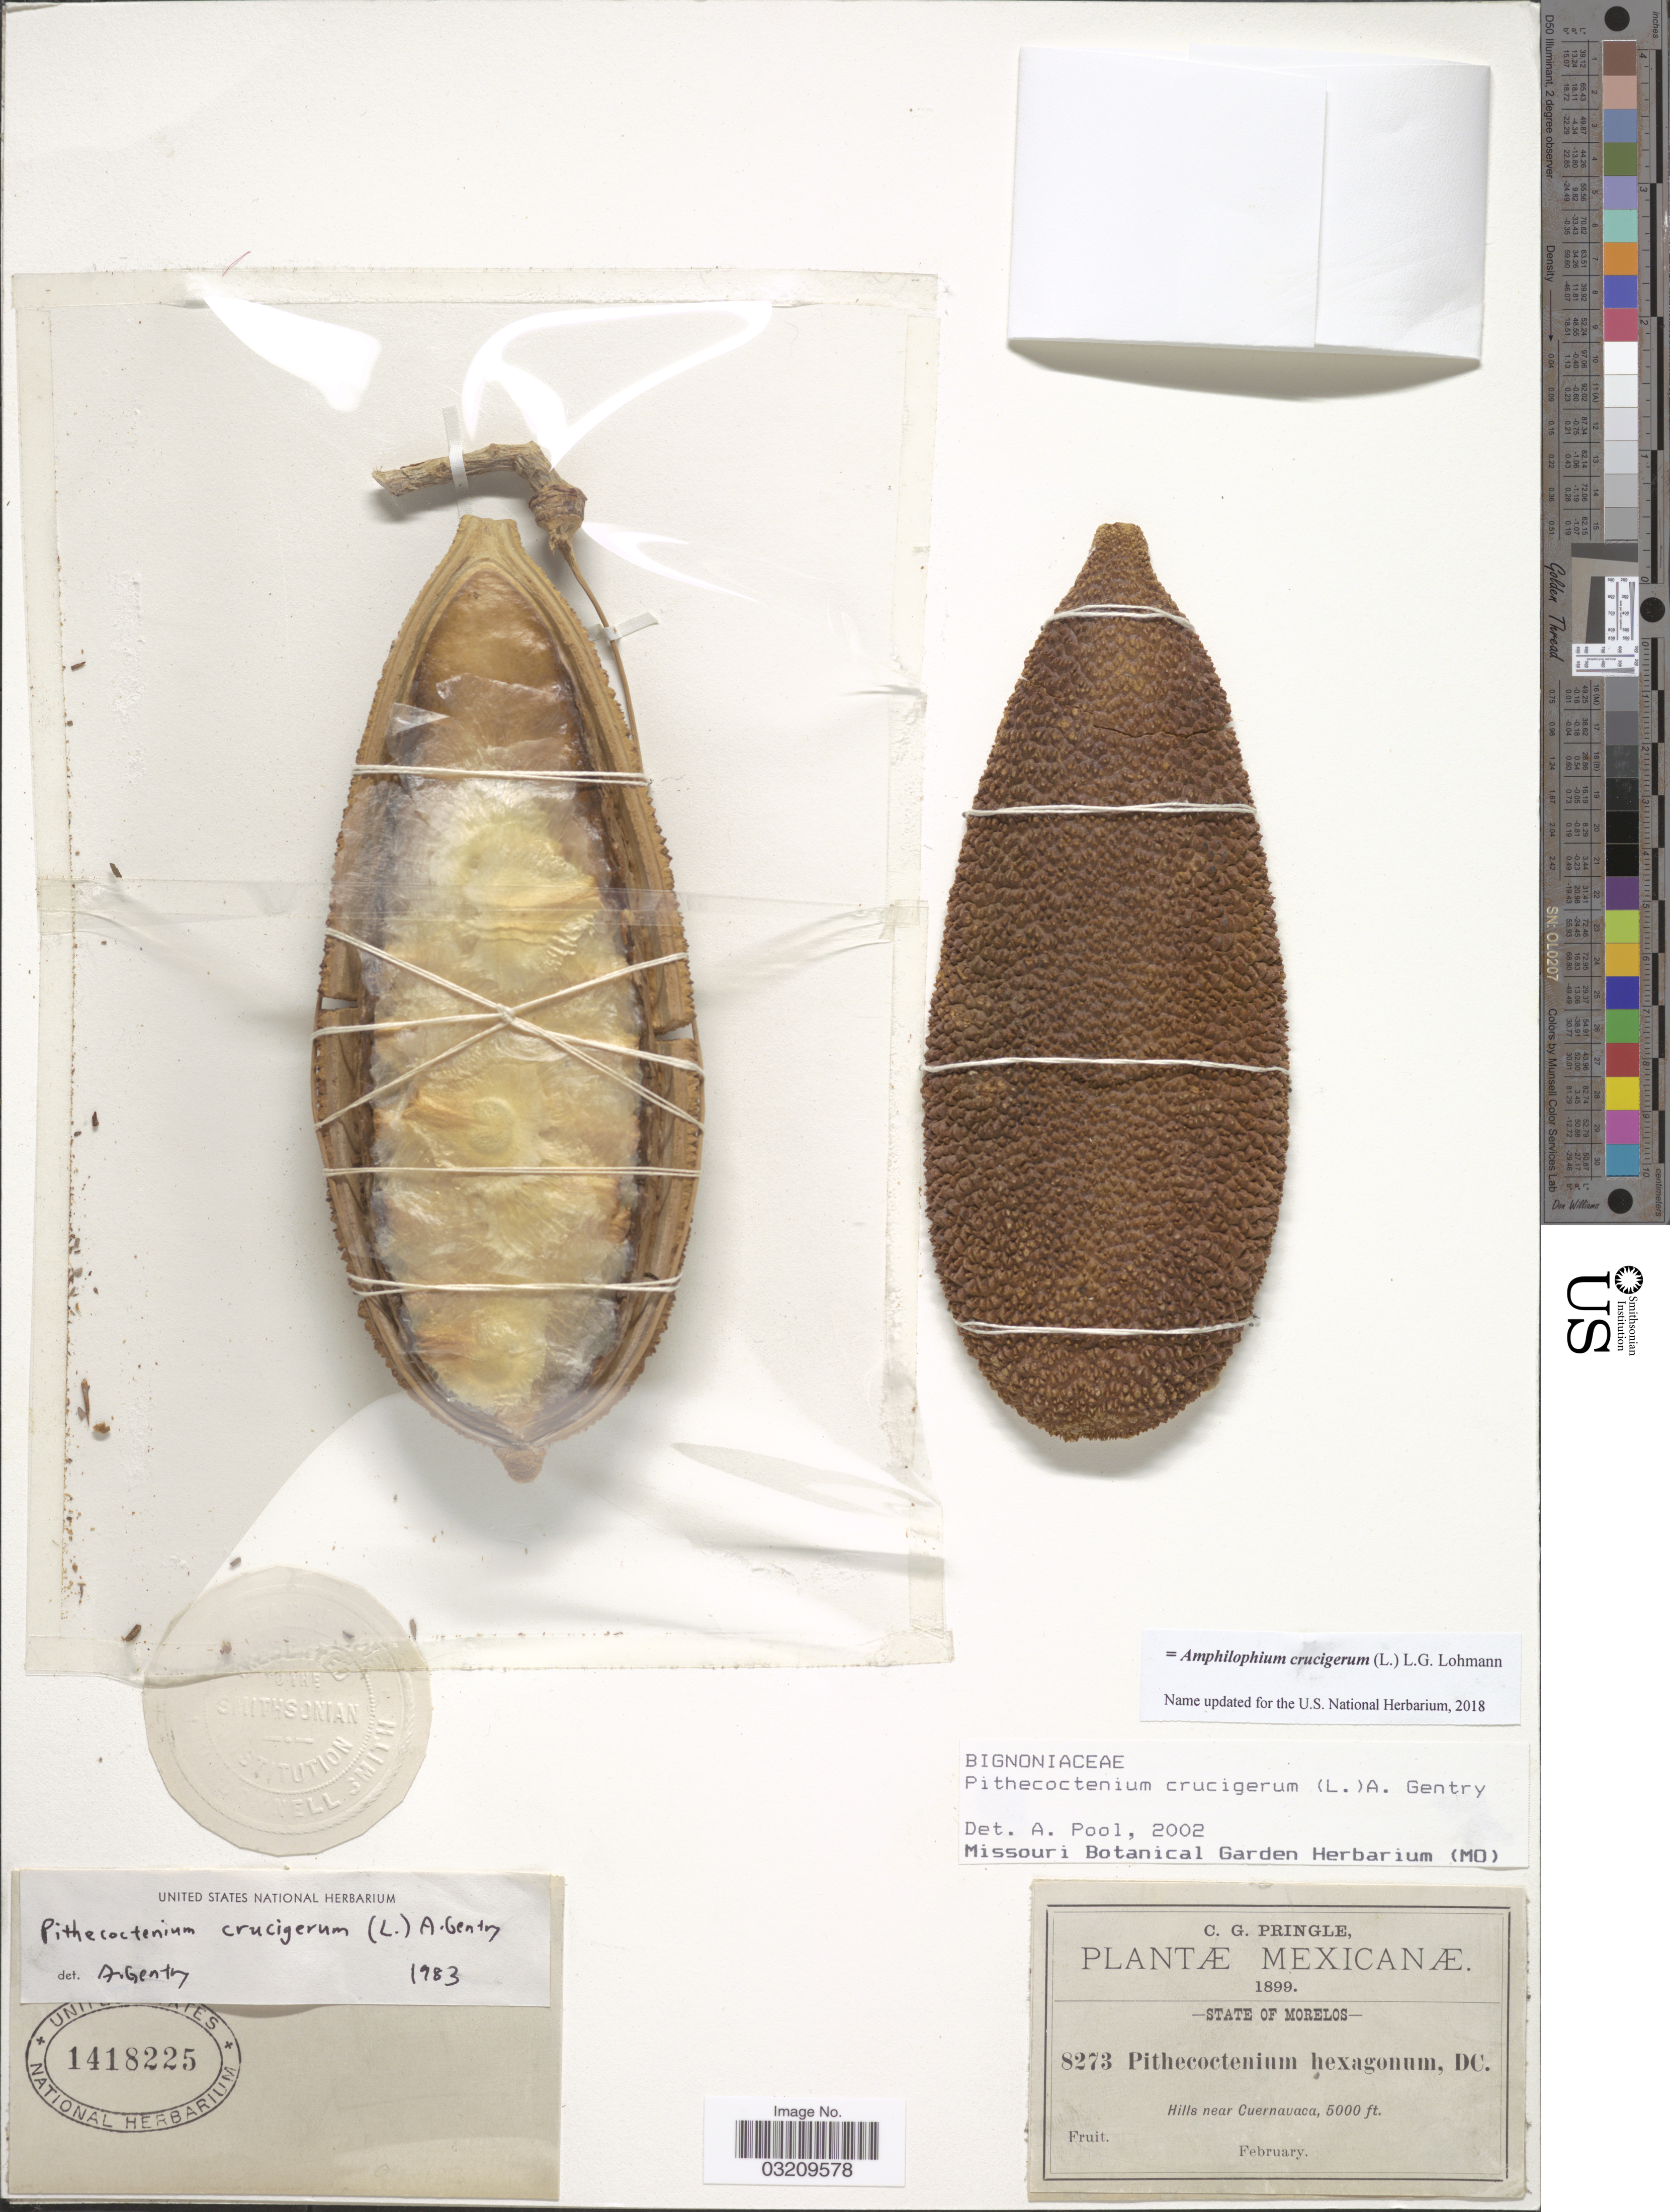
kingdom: Plantae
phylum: Tracheophyta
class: Magnoliopsida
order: Lamiales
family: Bignoniaceae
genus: Amphilophium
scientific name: Amphilophium crucigerum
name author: (L.) L.G. Lohmann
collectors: C. G. Pringle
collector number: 8273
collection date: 1899-02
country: Mexico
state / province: Morelos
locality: Hills near Cuernavaca.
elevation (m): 1524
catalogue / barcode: US 1418225